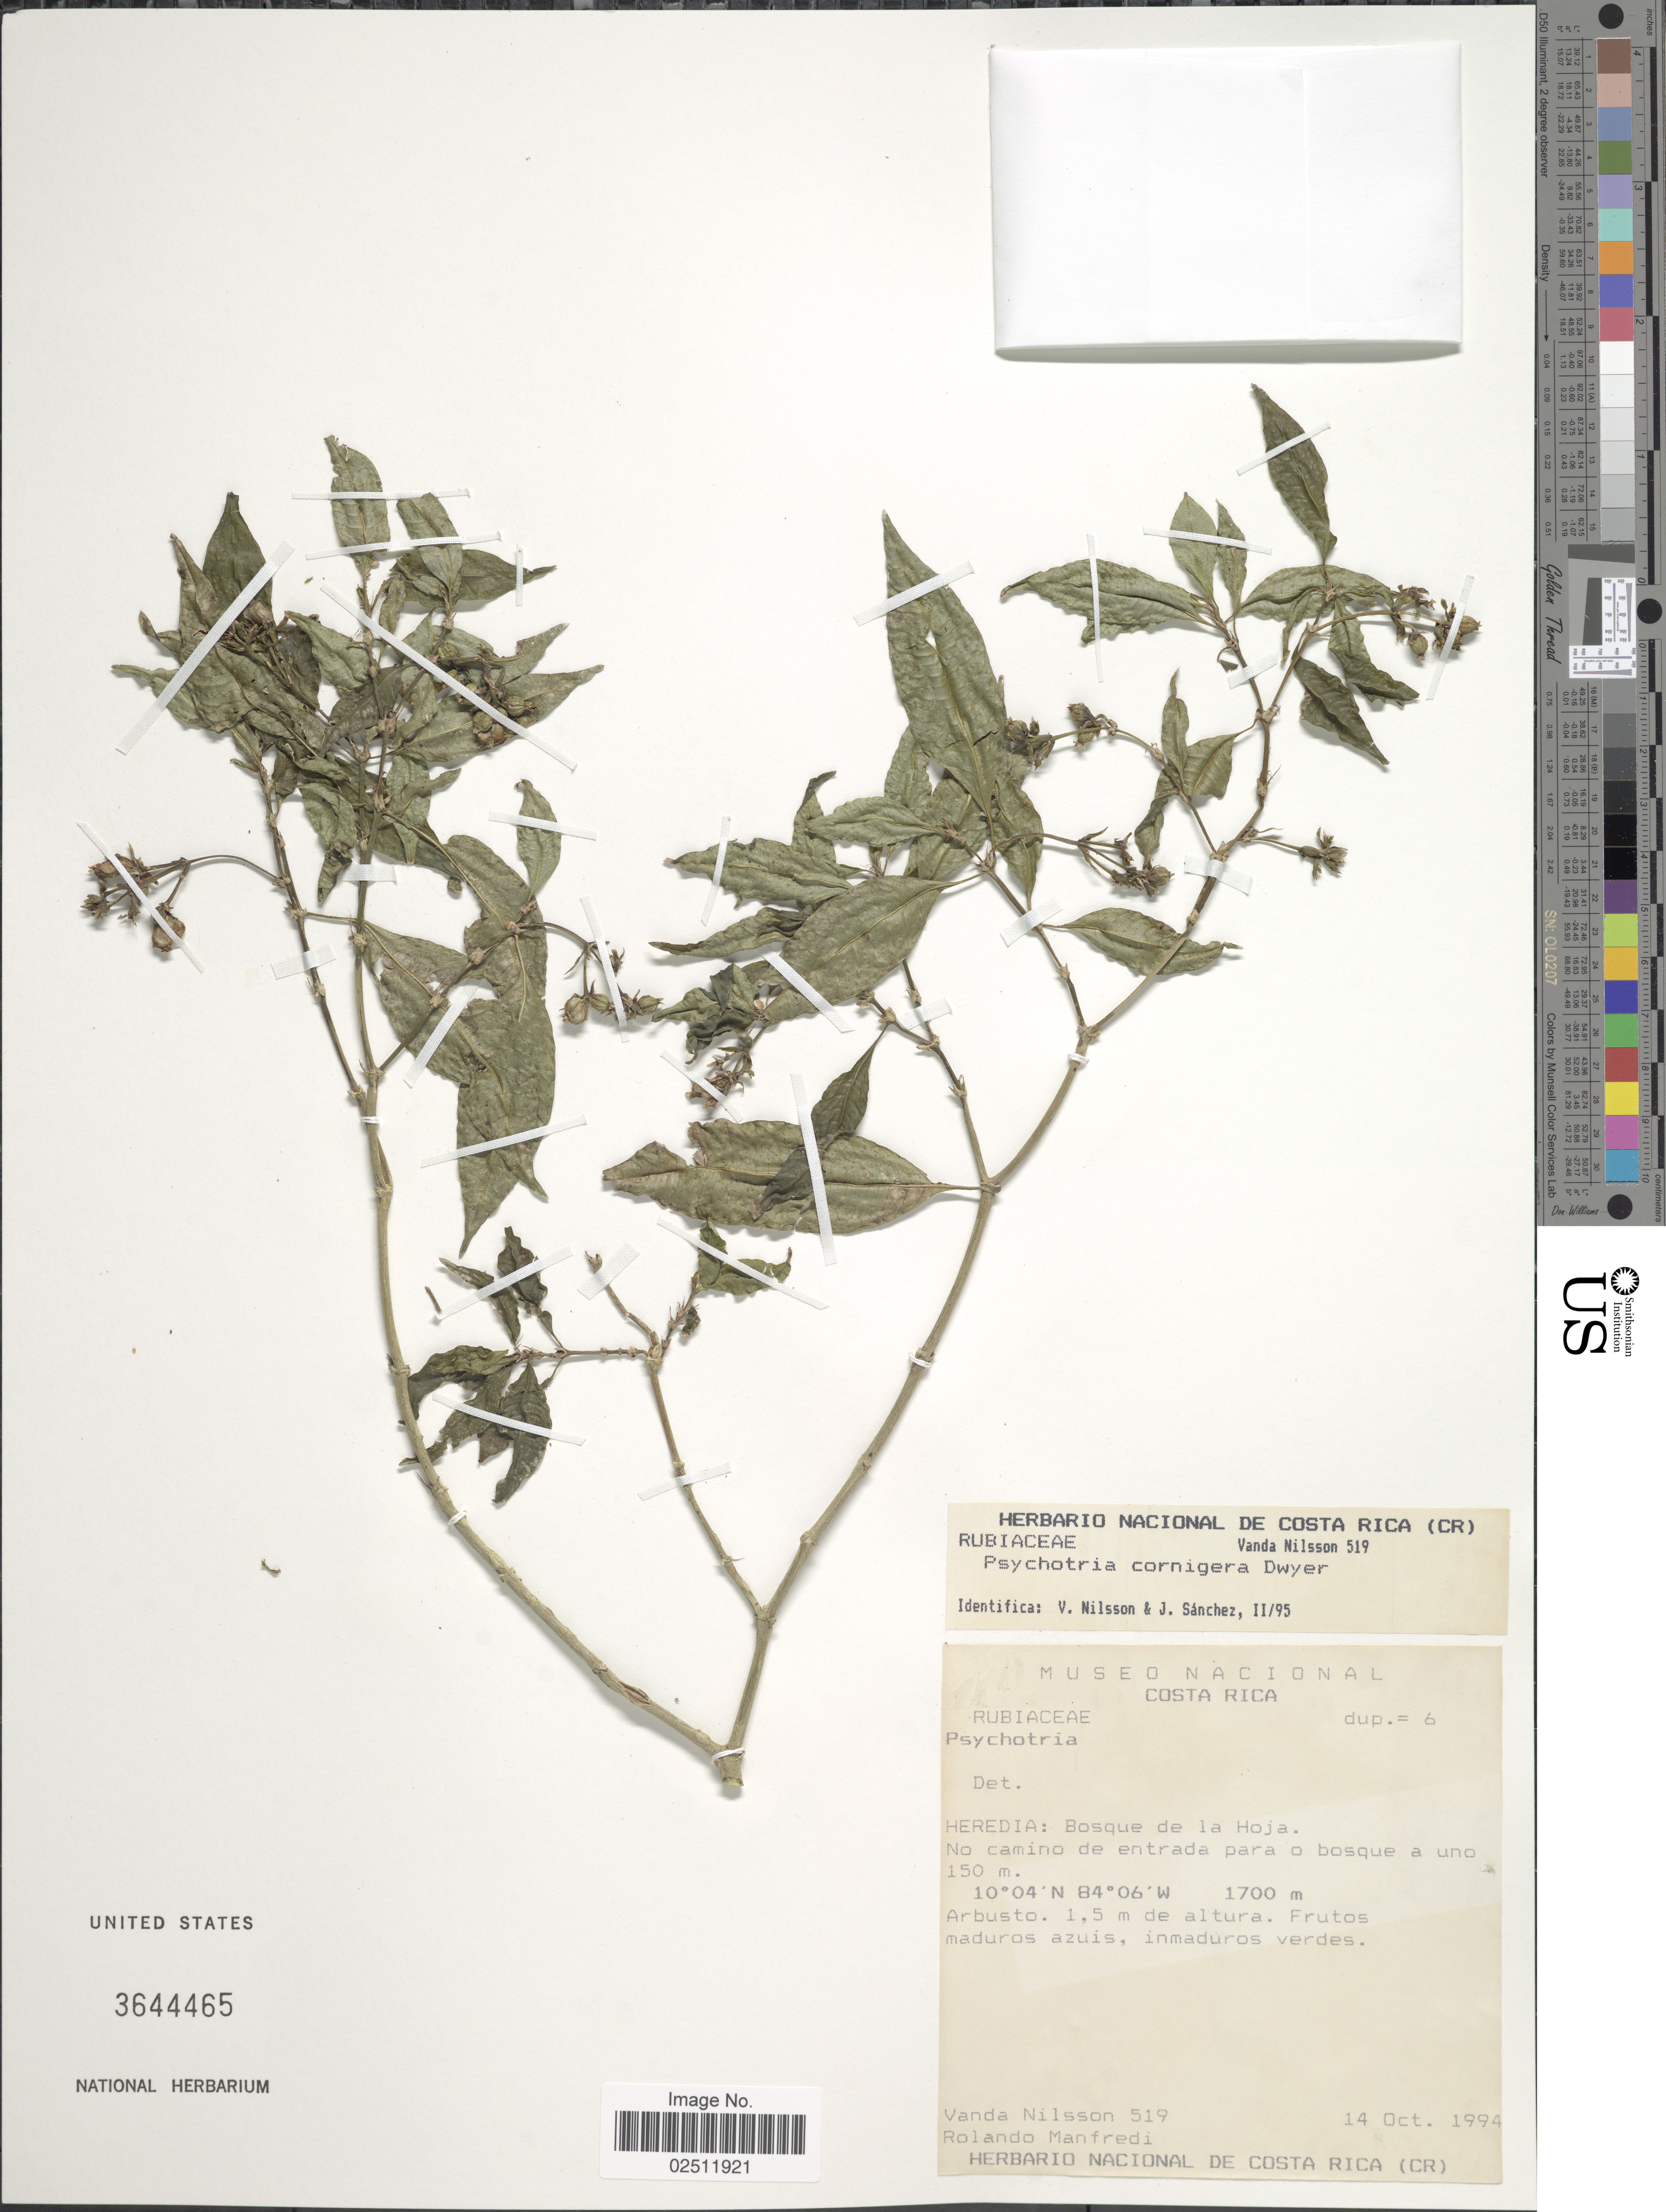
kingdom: Plantae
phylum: Tracheophyta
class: Magnoliopsida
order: Gentianales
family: Rubiaceae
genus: Psychotria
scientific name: Psychotria cornifera Dwyer sp. nov. ined.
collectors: V. Nilsson & R. Manfredi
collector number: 519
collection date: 1994-10-14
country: Costa Rica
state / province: Heredia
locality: Bosque de la Hoja.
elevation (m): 1700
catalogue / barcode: US 3644465